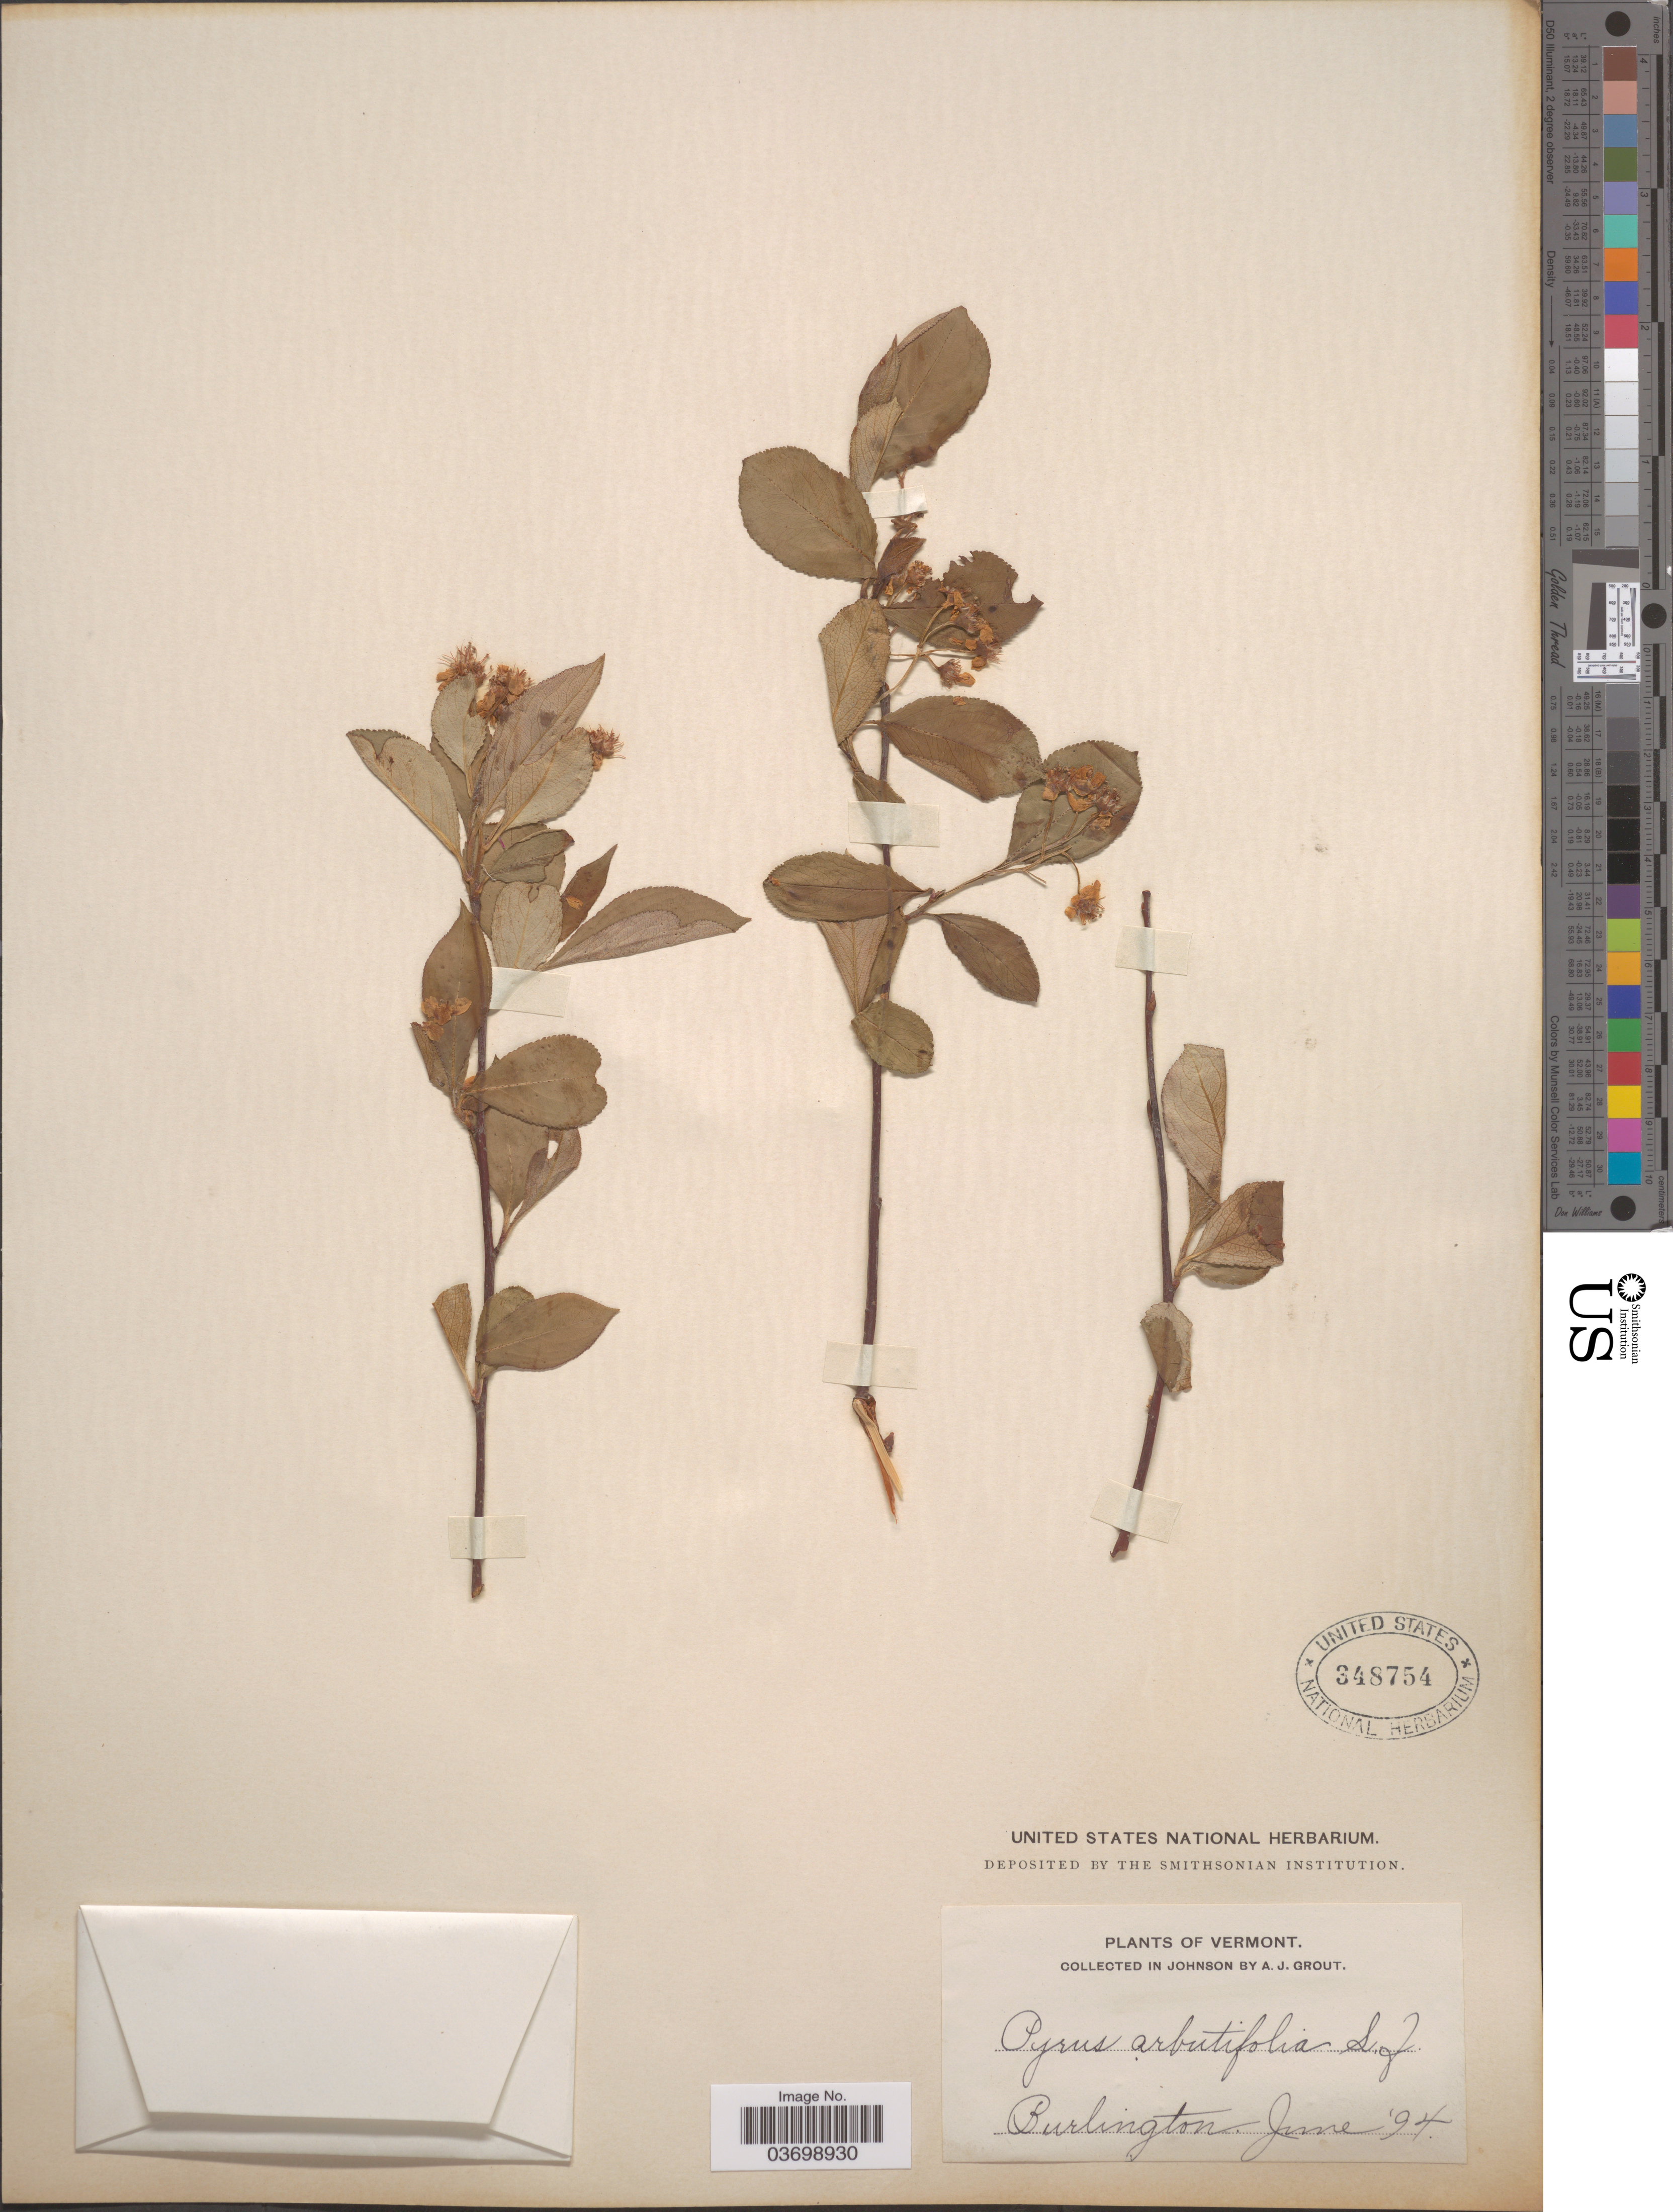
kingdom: Plantae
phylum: Tracheophyta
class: Magnoliopsida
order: Rosales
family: Rosaceae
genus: Aronia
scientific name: Aronia x prunifolia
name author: (Marshall) Rehder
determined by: Strong, M. T., (US), Smithsonian Institution - National Museum of Natural History (UNITED STATES)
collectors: A. J. Grout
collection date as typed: Transcribed d/m/y: /6/94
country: United States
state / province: Vermont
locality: In Johnson. Burlington.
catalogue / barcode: US 348754